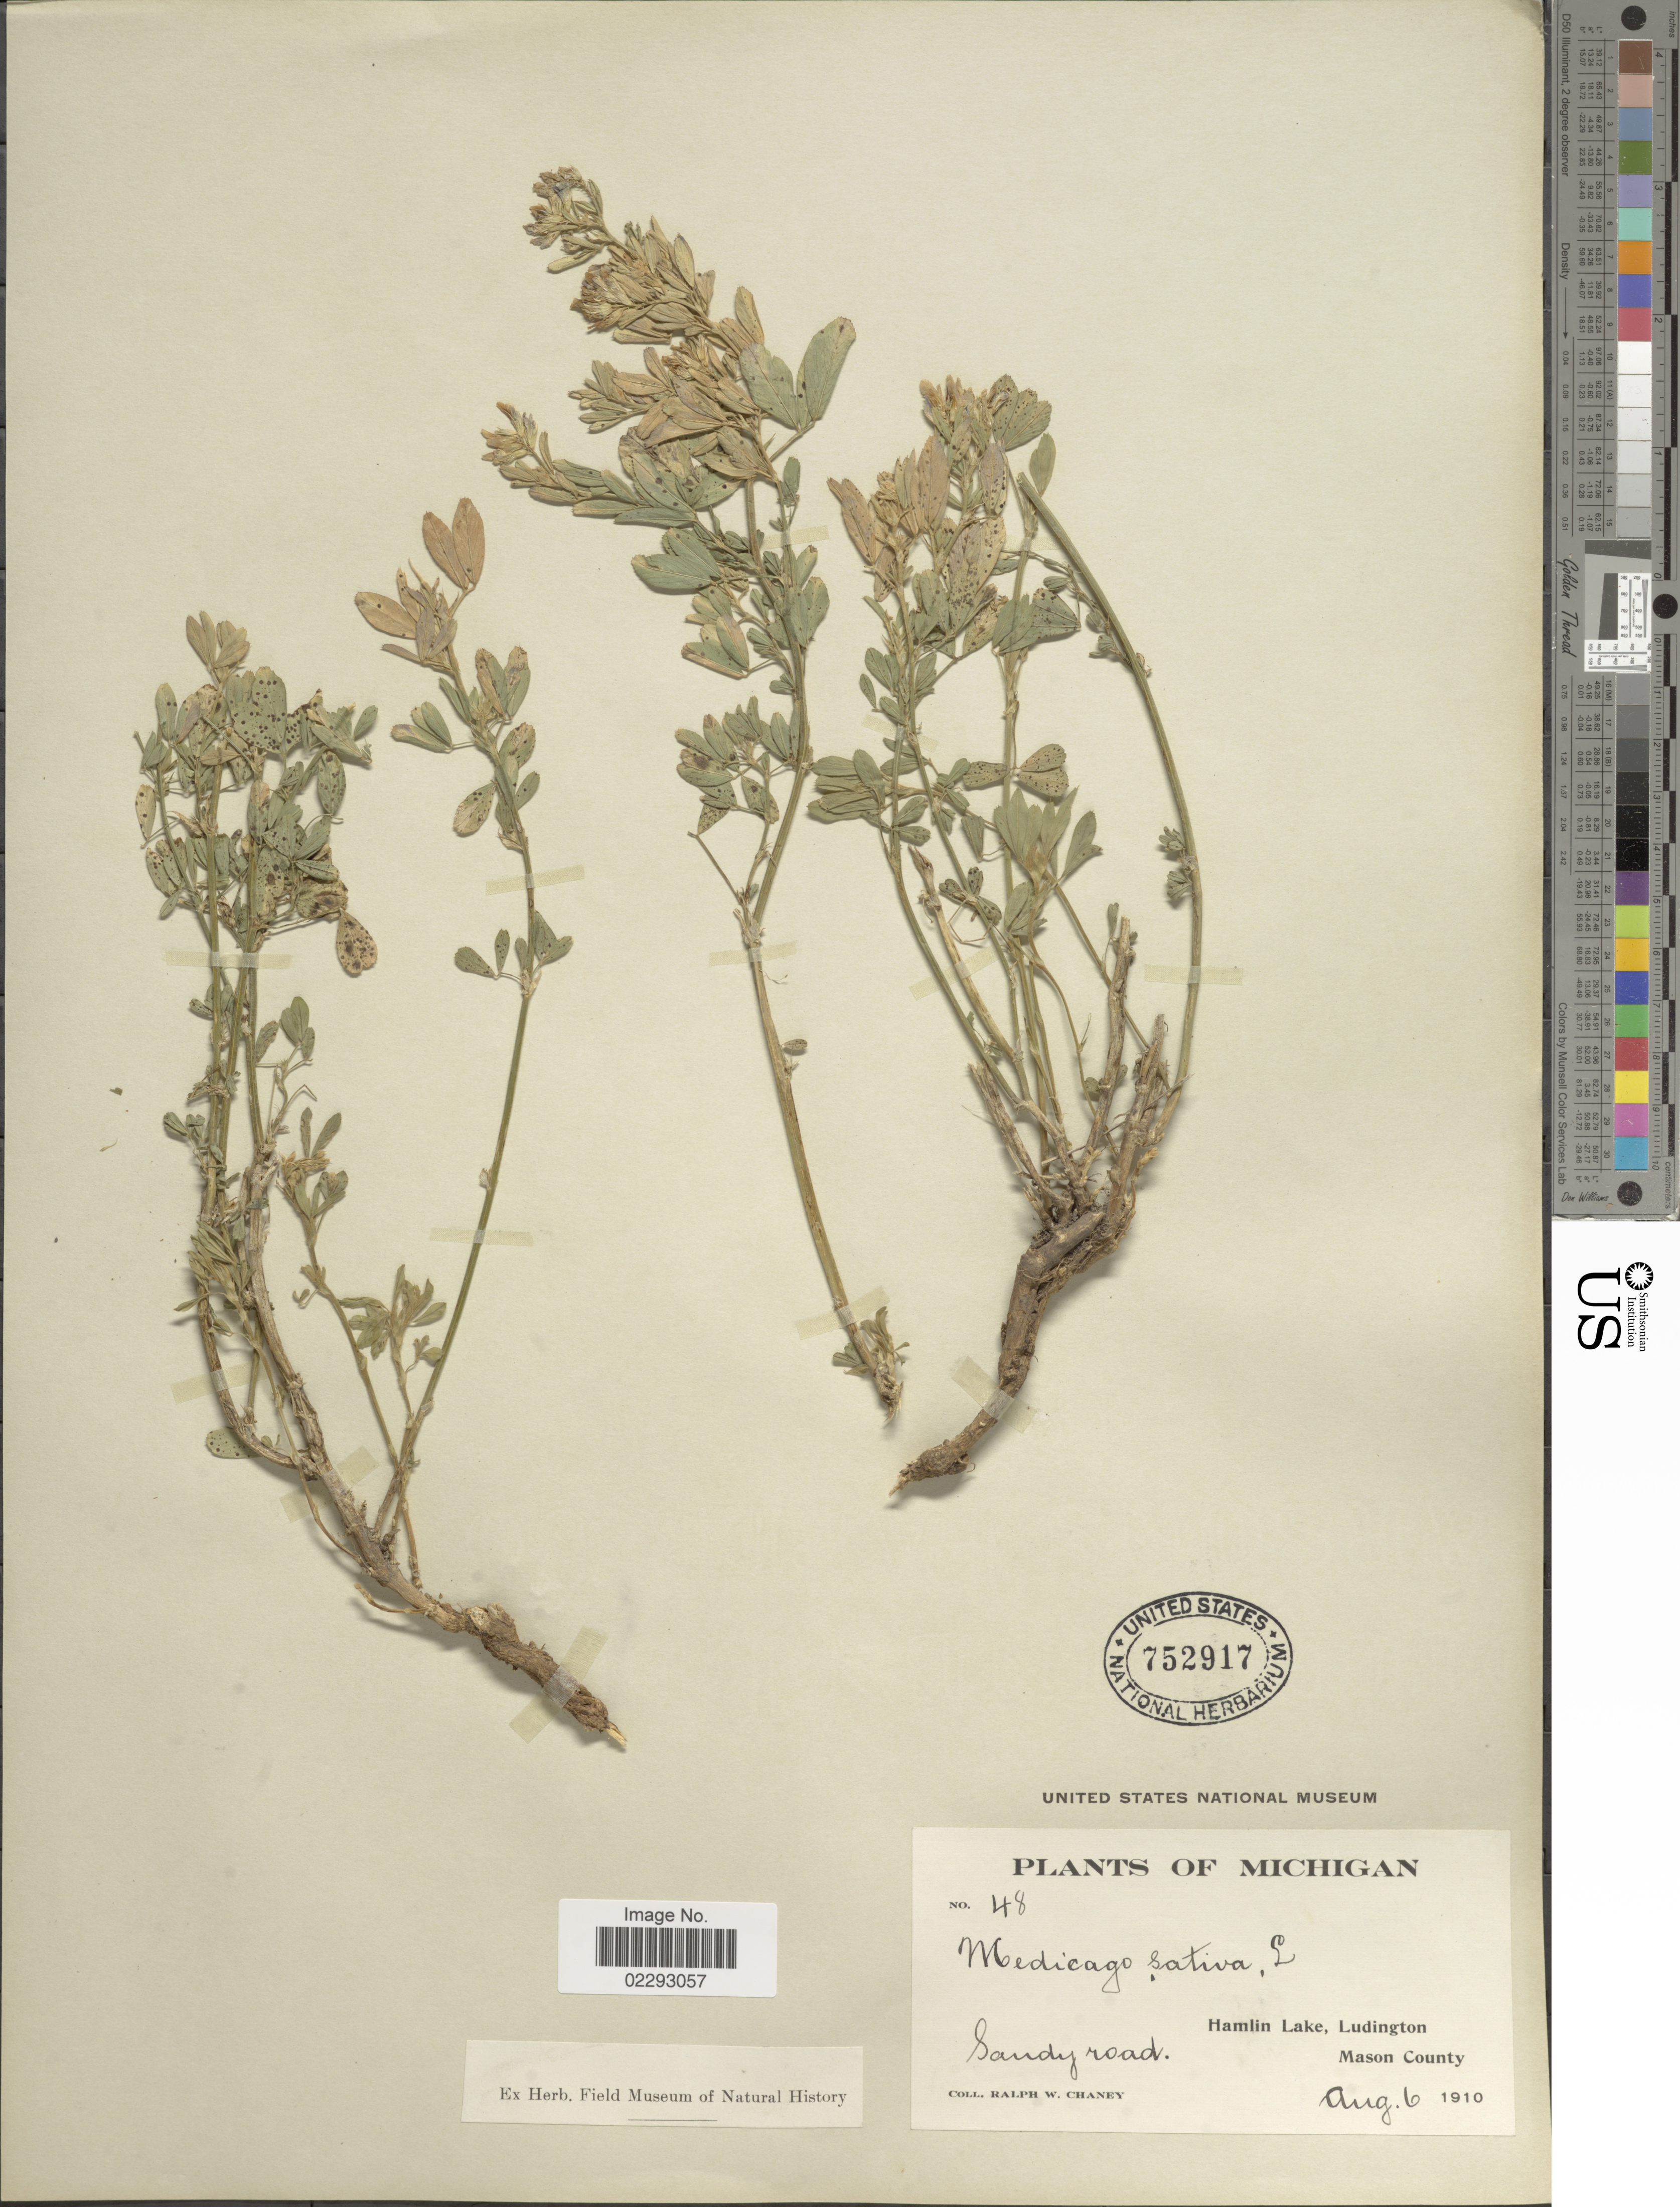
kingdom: Plantae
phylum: Tracheophyta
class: Magnoliopsida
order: Fabales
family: Fabaceae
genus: Medicago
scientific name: Medicago sativa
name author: L.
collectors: R. Chaney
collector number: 48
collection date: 1910-08-06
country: United States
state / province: Michigan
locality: Michigan, Hamlin Lake, Ludington, Mason County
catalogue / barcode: US 752917